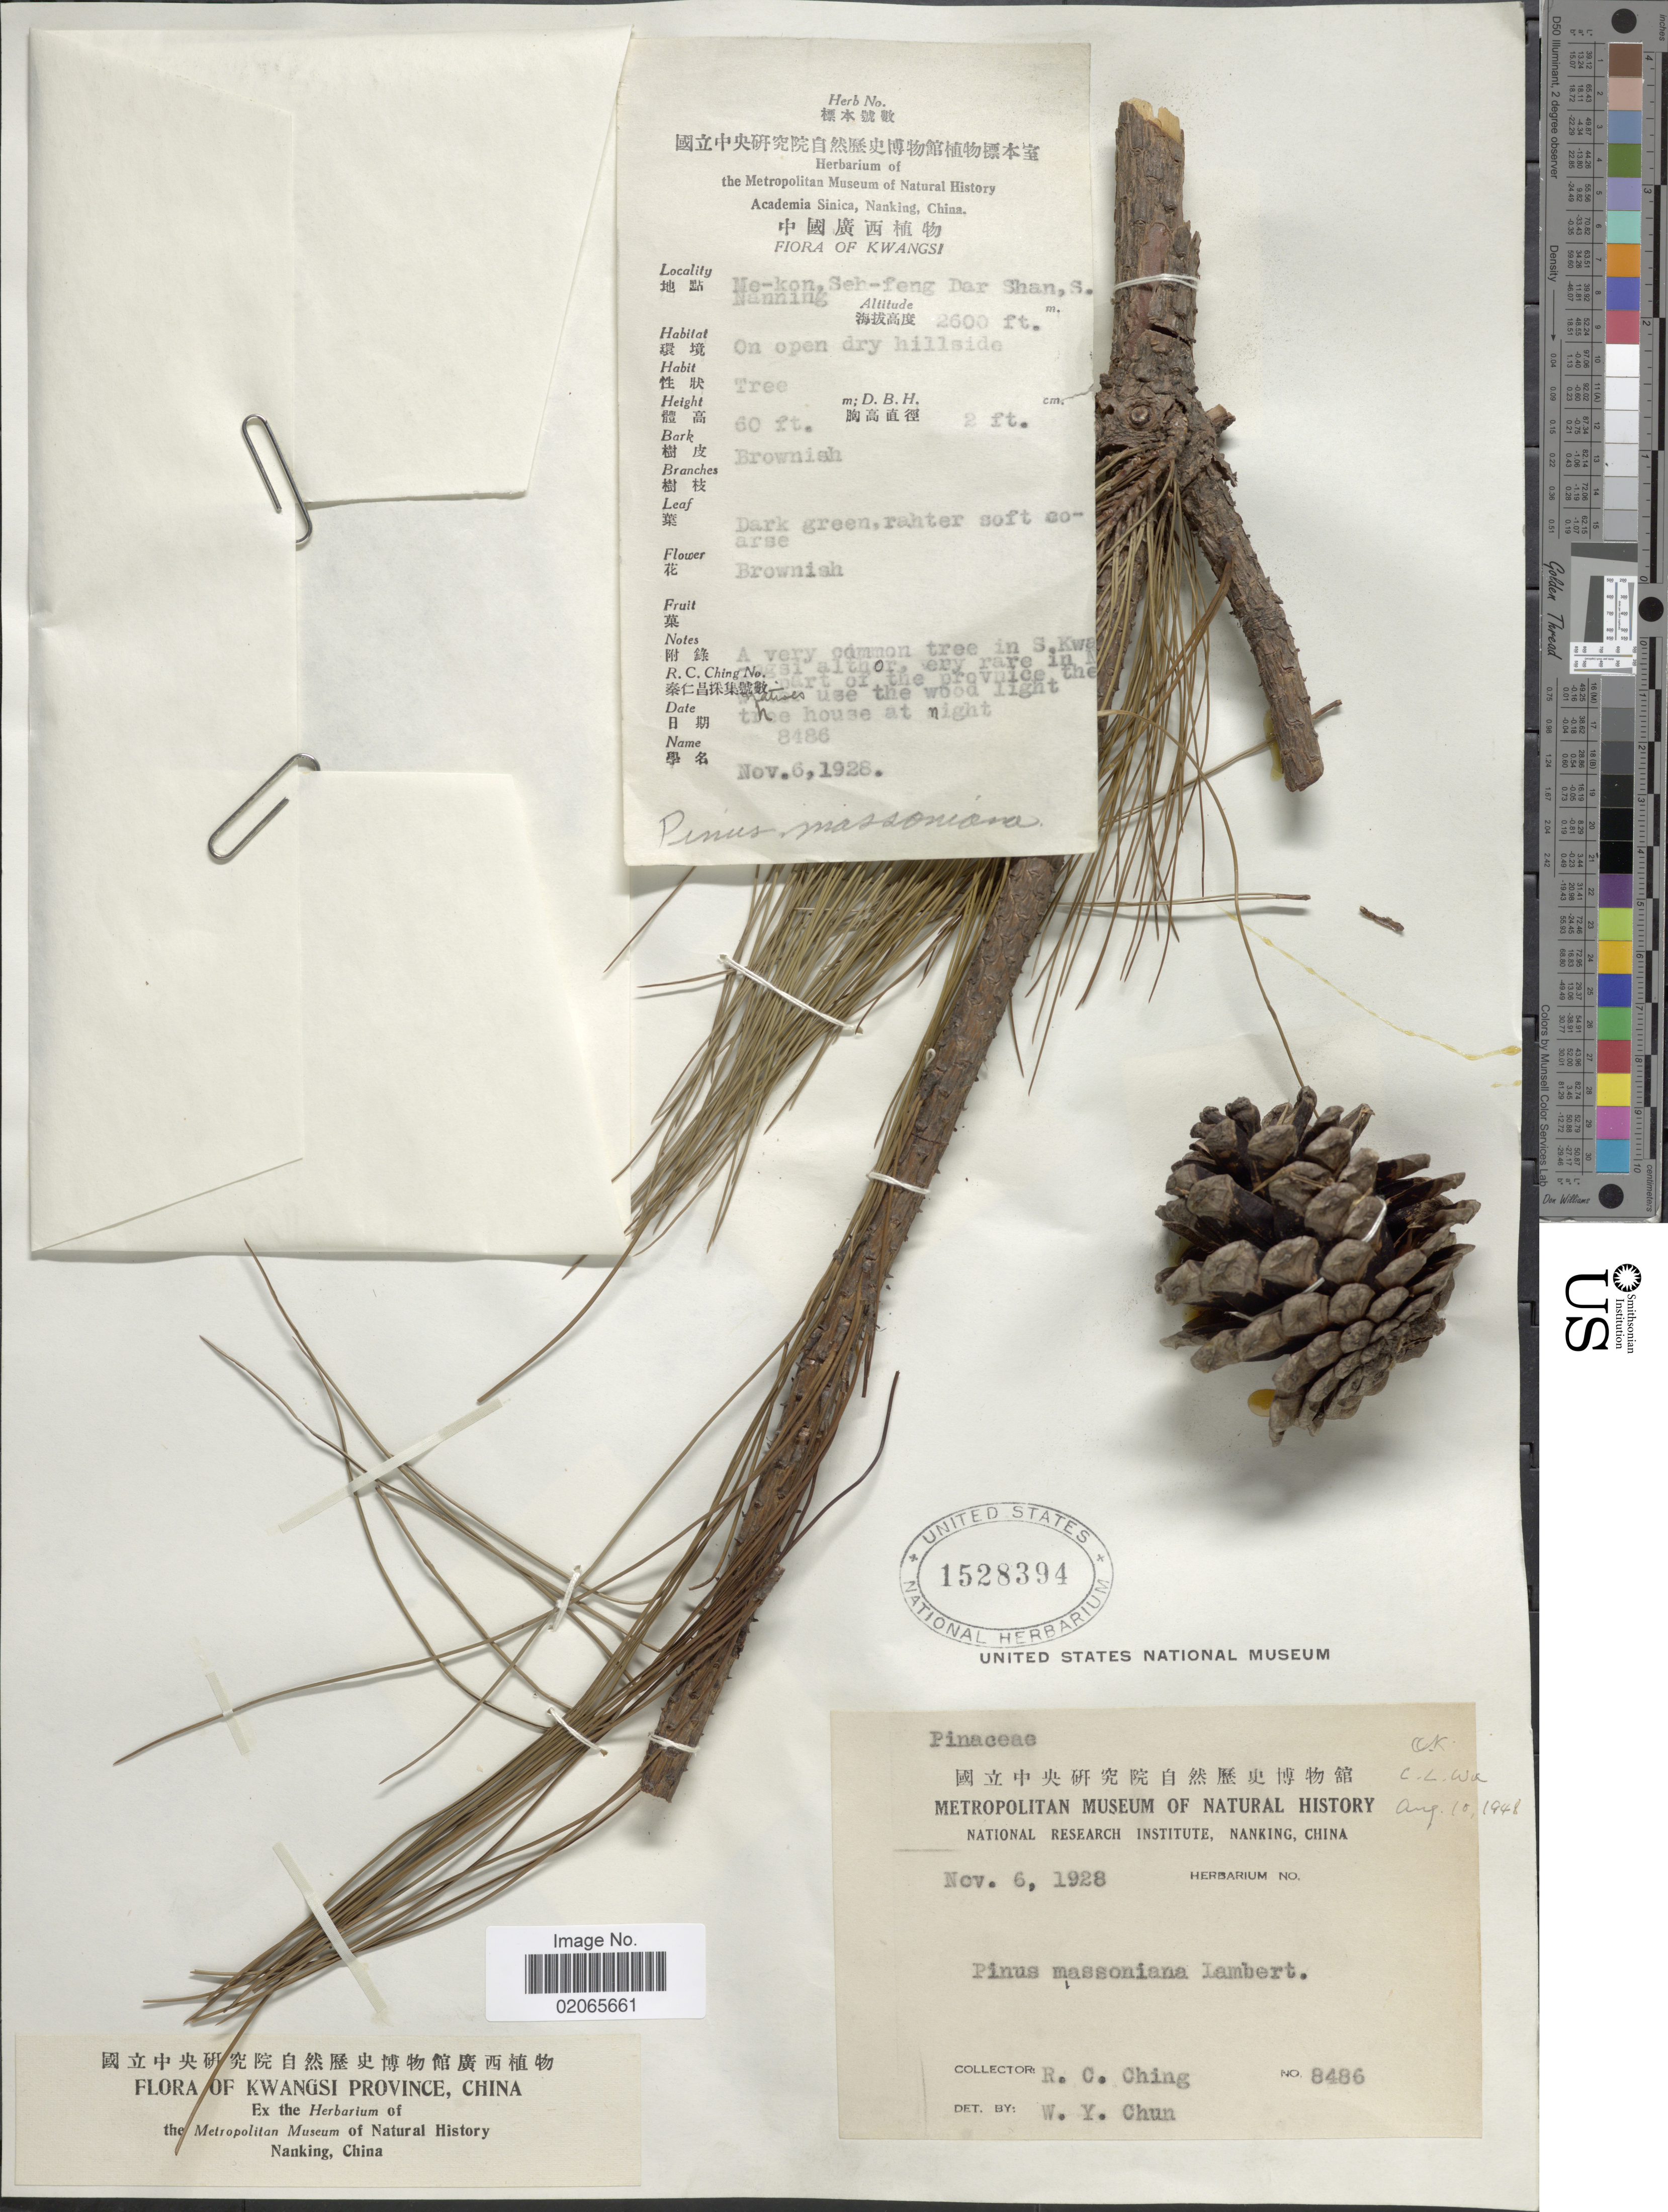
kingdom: Plantae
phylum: Tracheophyta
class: Pinopsida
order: Pinales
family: Pinaceae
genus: Pinus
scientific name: Pinus massoniana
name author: D. Don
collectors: R. C. Ching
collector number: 8486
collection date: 1928-11-06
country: China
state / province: Guangxi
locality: Ne-Kon, Seh-feng Dar Shan, S. Nunning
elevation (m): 792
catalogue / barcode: US 1528394